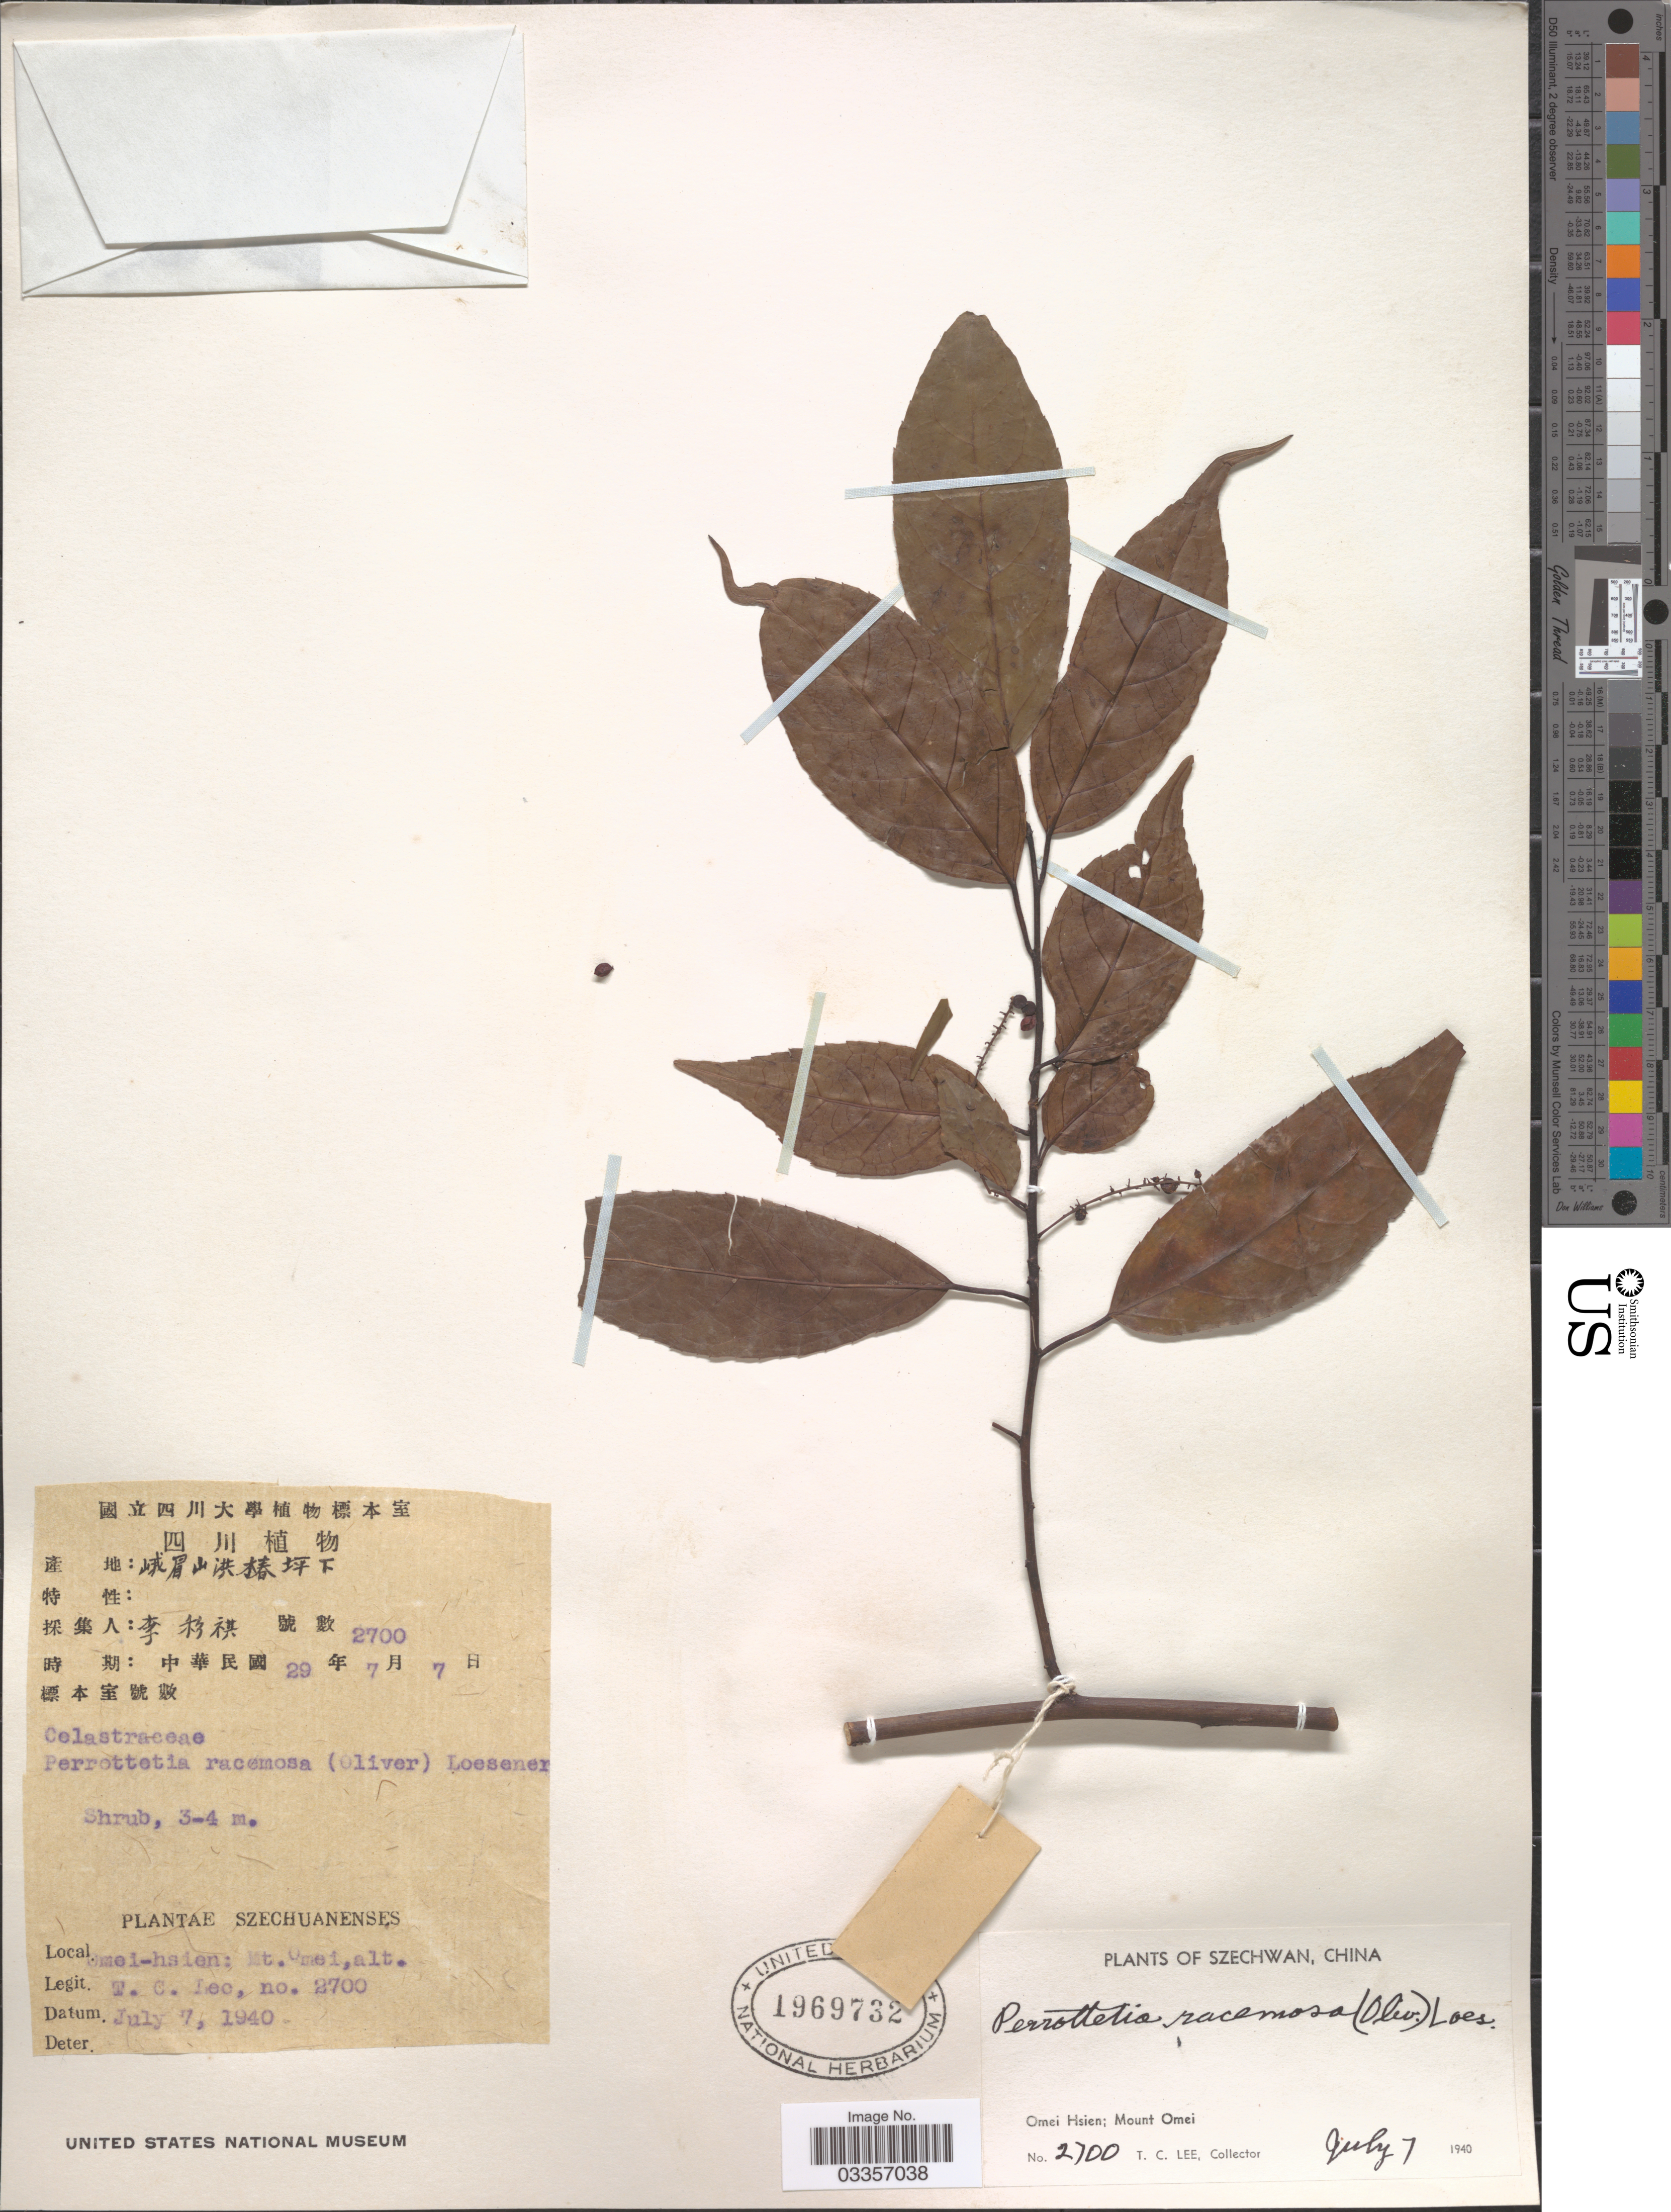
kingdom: Plantae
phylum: Tracheophyta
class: Magnoliopsida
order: Huerteales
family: Dipentodontaceae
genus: Perrottetia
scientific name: Perrottetia racemosa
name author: (Oliv.) Loes.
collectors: T. Lee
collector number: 2700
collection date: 1940-07-07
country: China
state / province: Sichuan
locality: Szechwan, Omei Hsien; Mount Omei.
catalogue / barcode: US 1969732